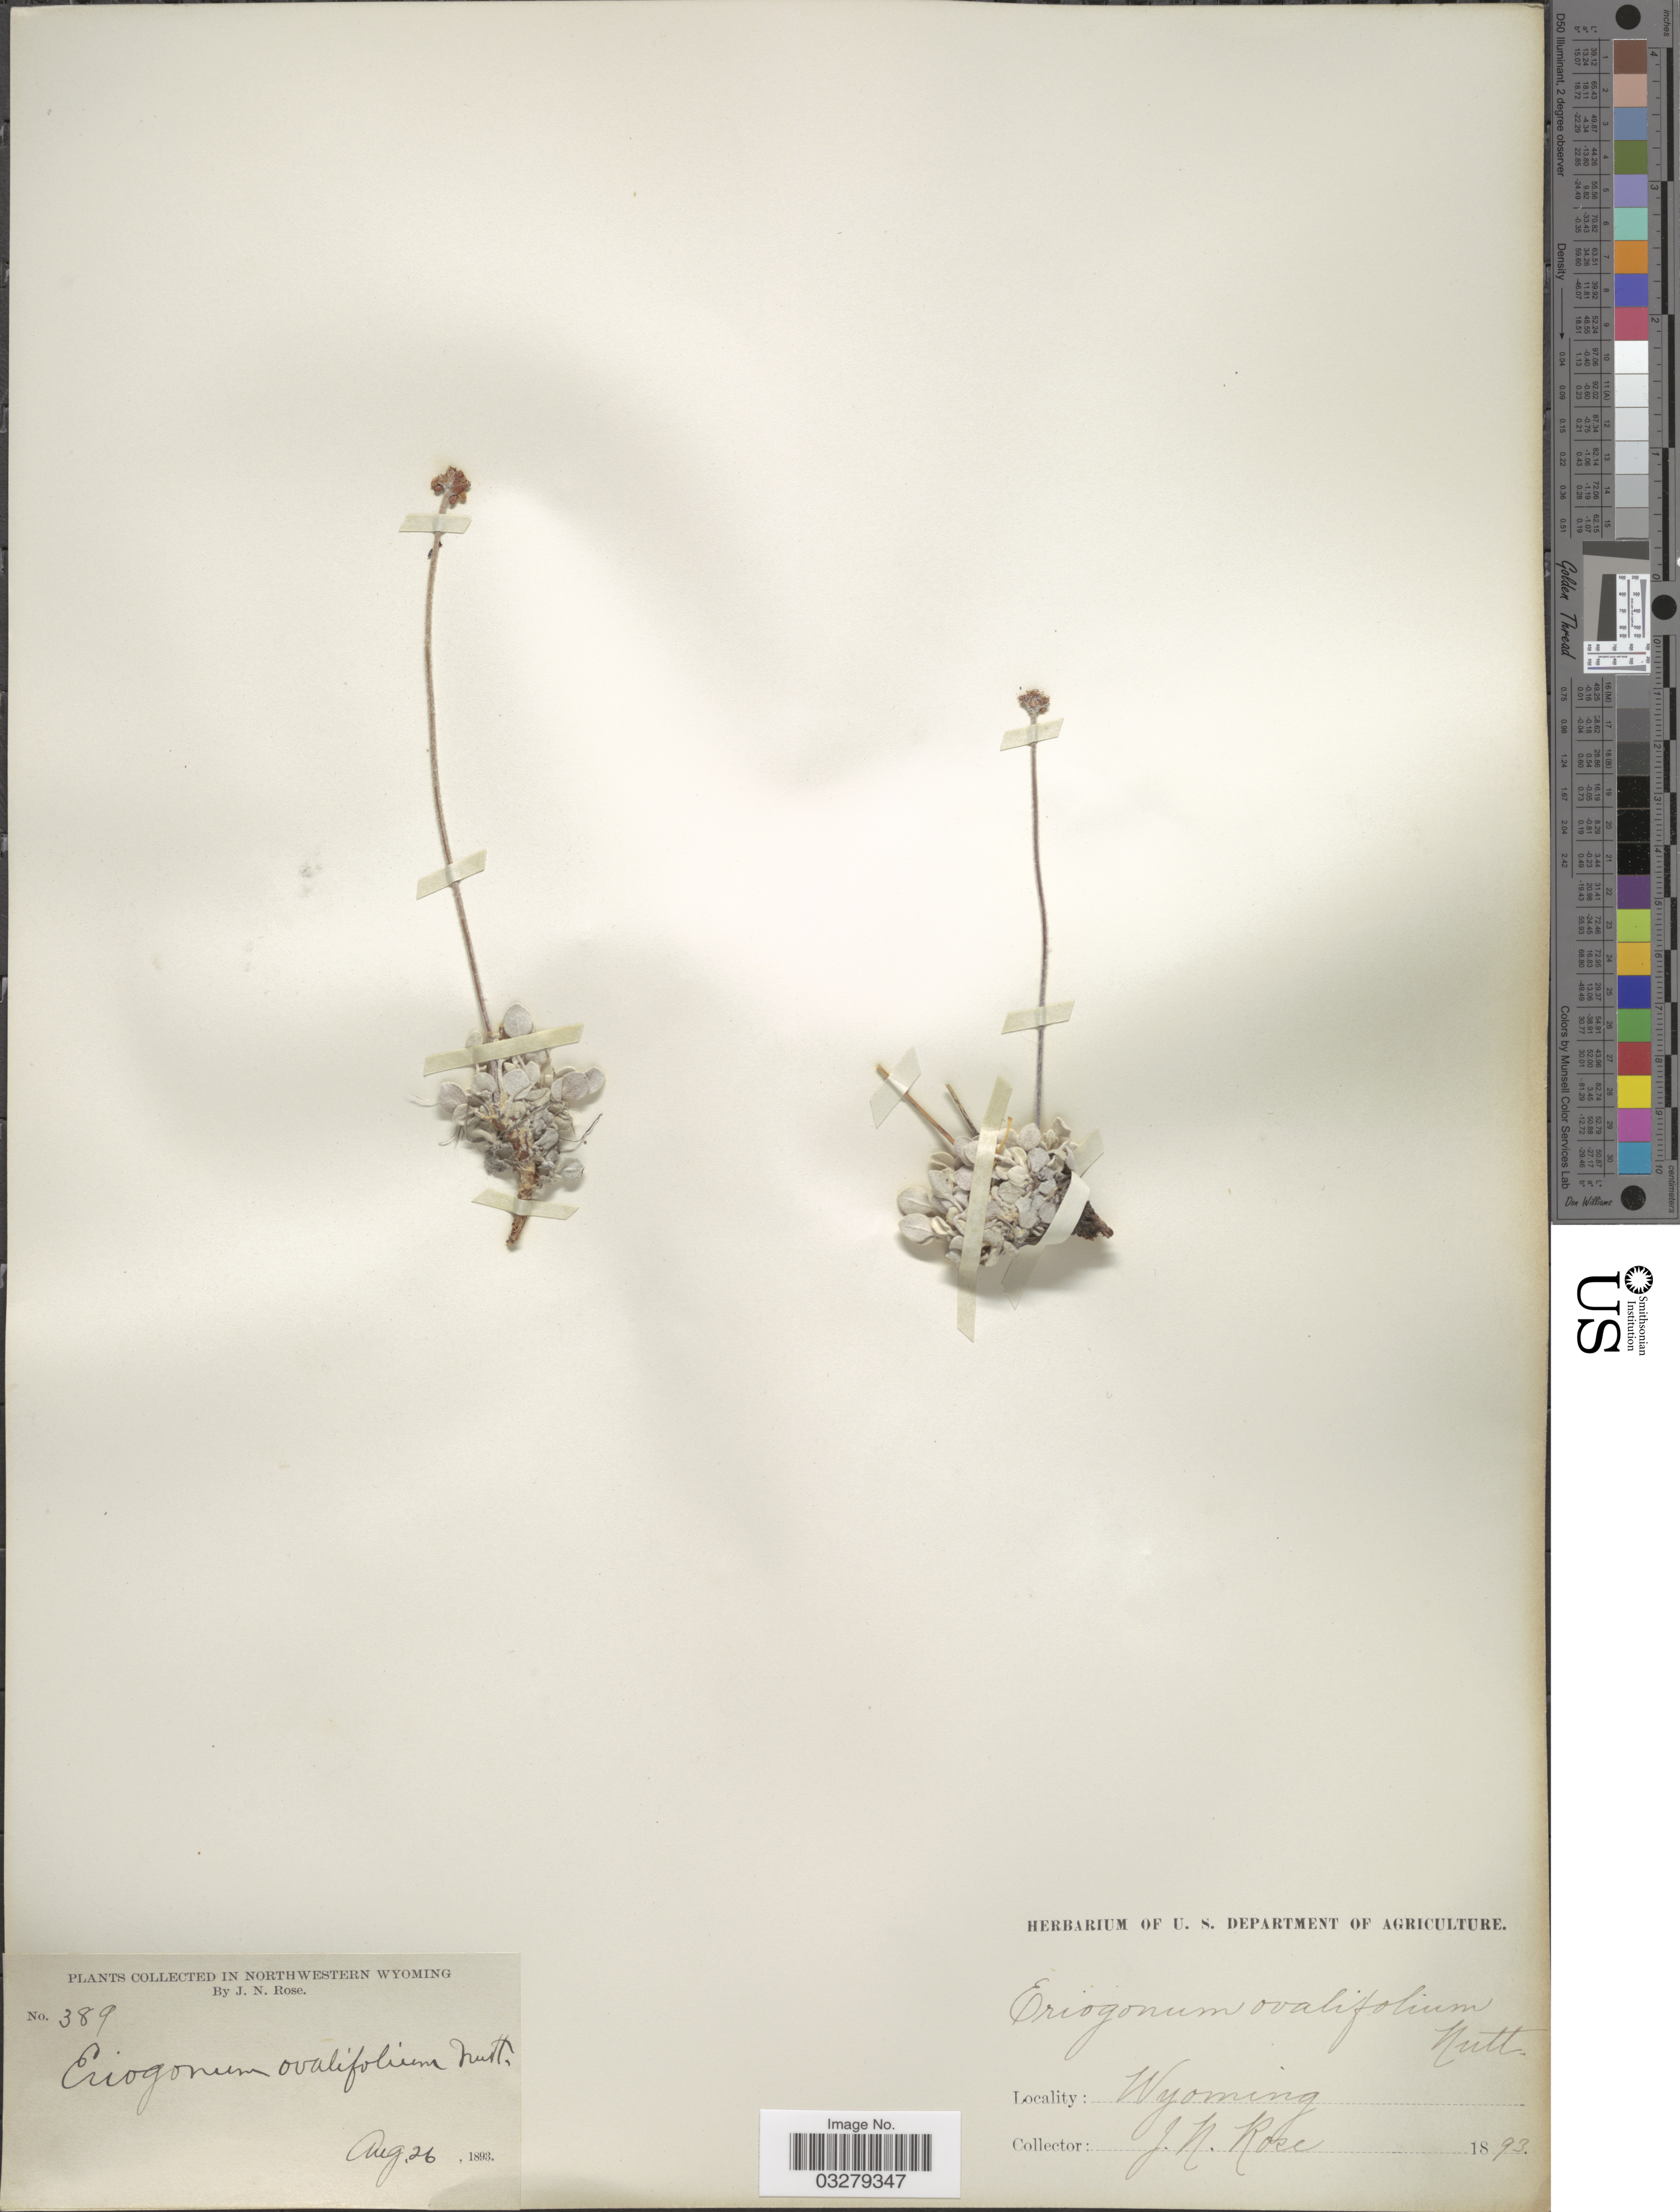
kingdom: Plantae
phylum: Tracheophyta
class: Magnoliopsida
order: Caryophyllales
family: Polygonaceae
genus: Eriogonum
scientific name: Eriogonum ovalifolium var. depressum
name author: Blank.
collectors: J. N. Rose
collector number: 389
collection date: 1893-08-26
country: United States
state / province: Wyoming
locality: Northwestern Wyoming.